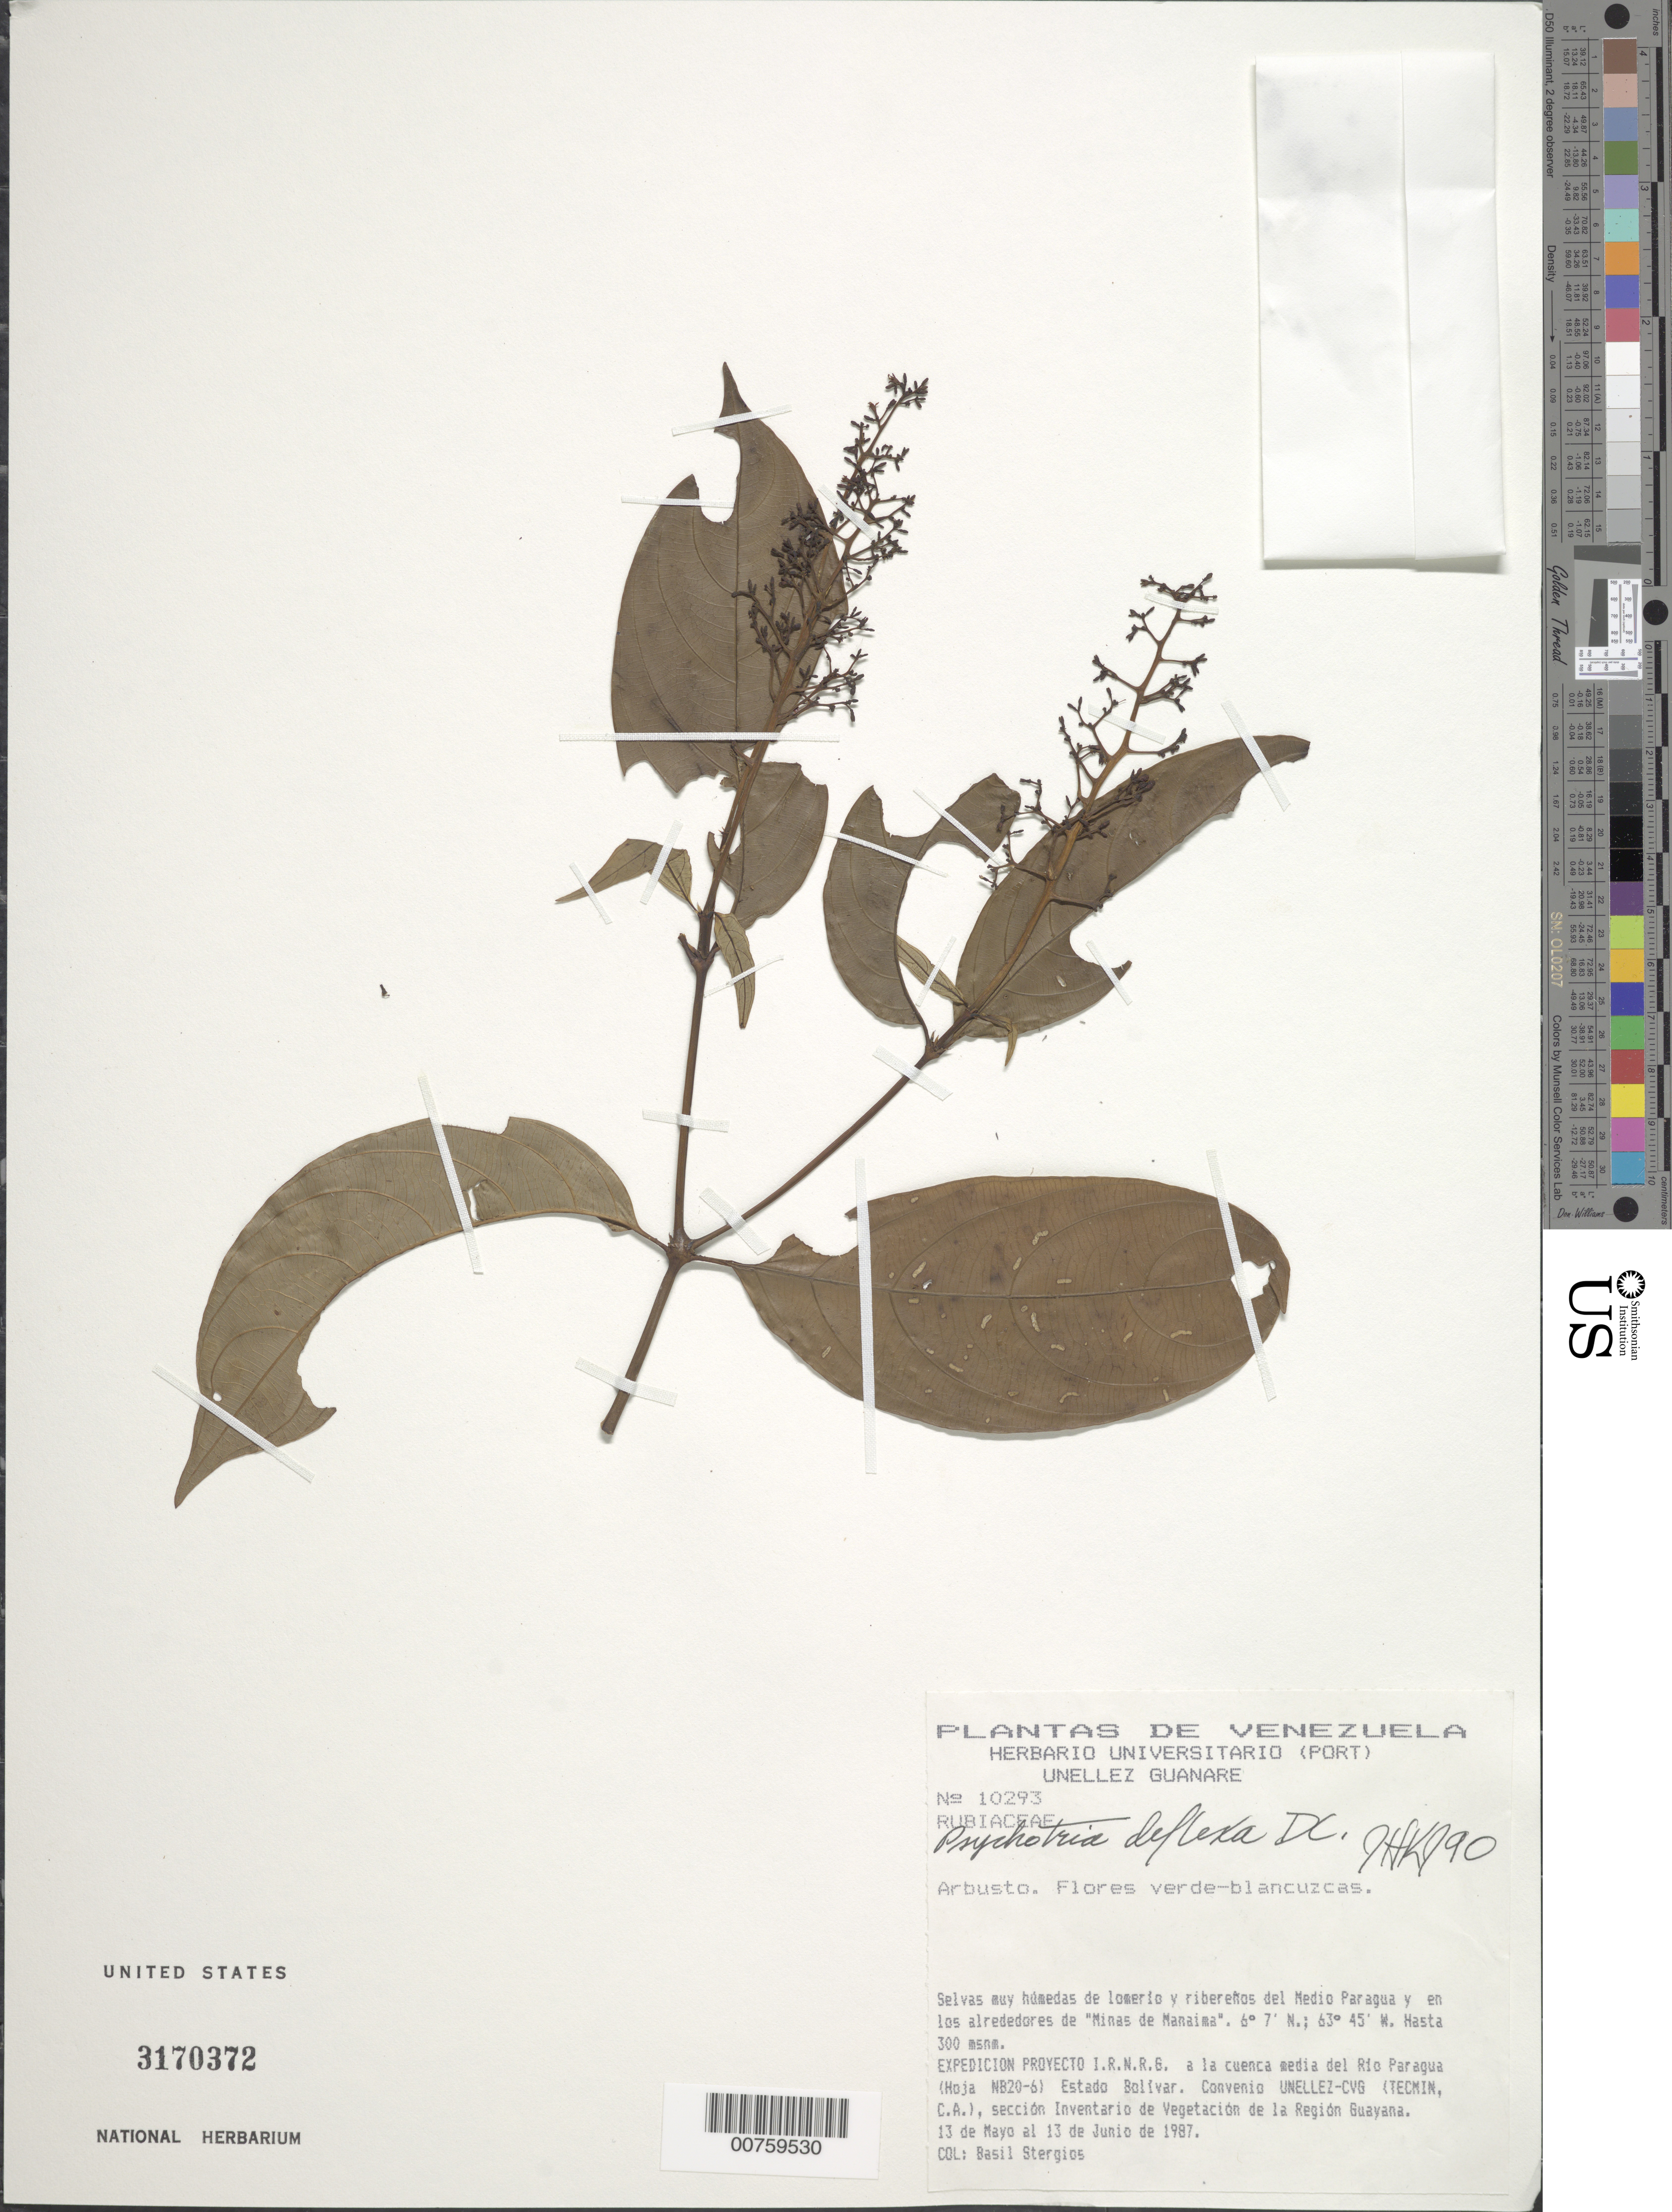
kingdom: Plantae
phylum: Tracheophyta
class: Magnoliopsida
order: Gentianales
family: Rubiaceae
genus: Psychotria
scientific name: Psychotria deflexa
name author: DC.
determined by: Kirkbride, J. H.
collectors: B. G. Stergios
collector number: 10293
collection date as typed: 13-May-87 to 13-Jun-87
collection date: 1987-05-13/1987-06-13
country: Venezuela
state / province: Bolívar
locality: Río Paragua, Medio Paragua y Minas de Manaima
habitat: Selvas muy húmedas de lomerio y riberenos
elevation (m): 300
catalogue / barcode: US 3170372